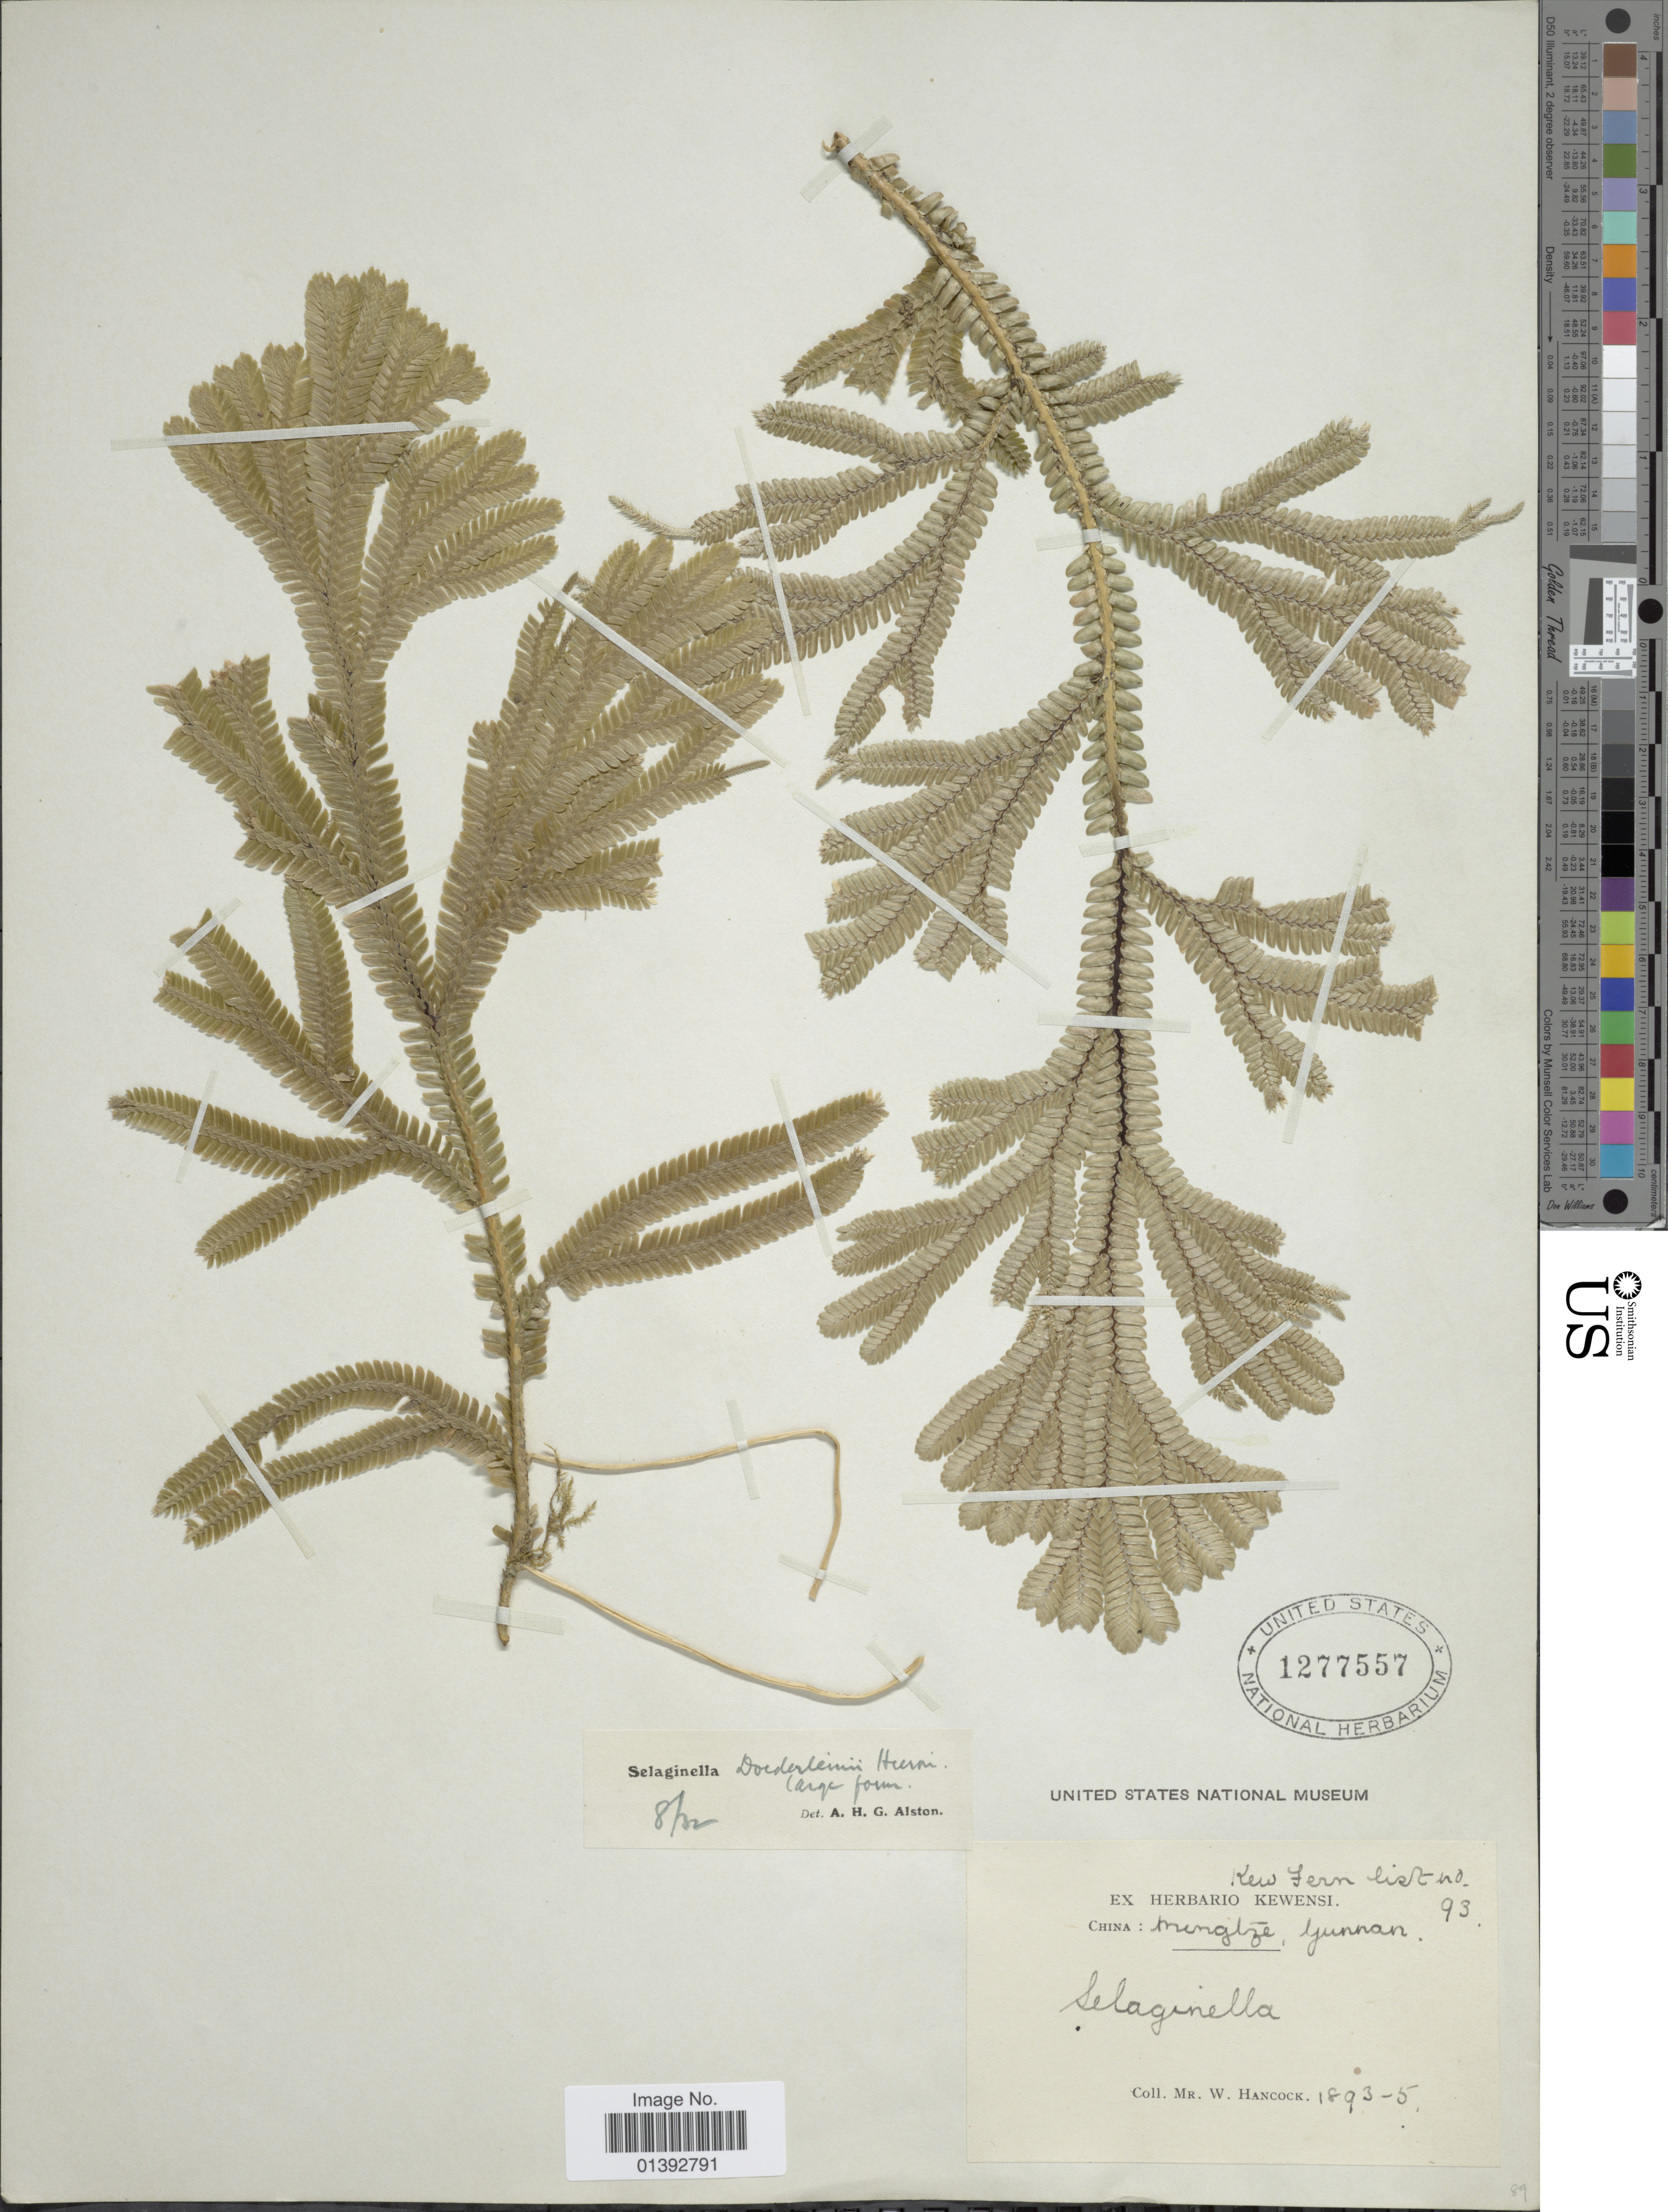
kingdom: Plantae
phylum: Tracheophyta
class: Lycopodiopsida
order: Selaginellales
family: Selaginellaceae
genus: Selaginella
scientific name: Selaginella doederleinii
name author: Hieron.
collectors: W. Hancock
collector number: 93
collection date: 1893/1895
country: China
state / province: Yunnan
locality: Mengtze [interpreted]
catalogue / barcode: US 1277557